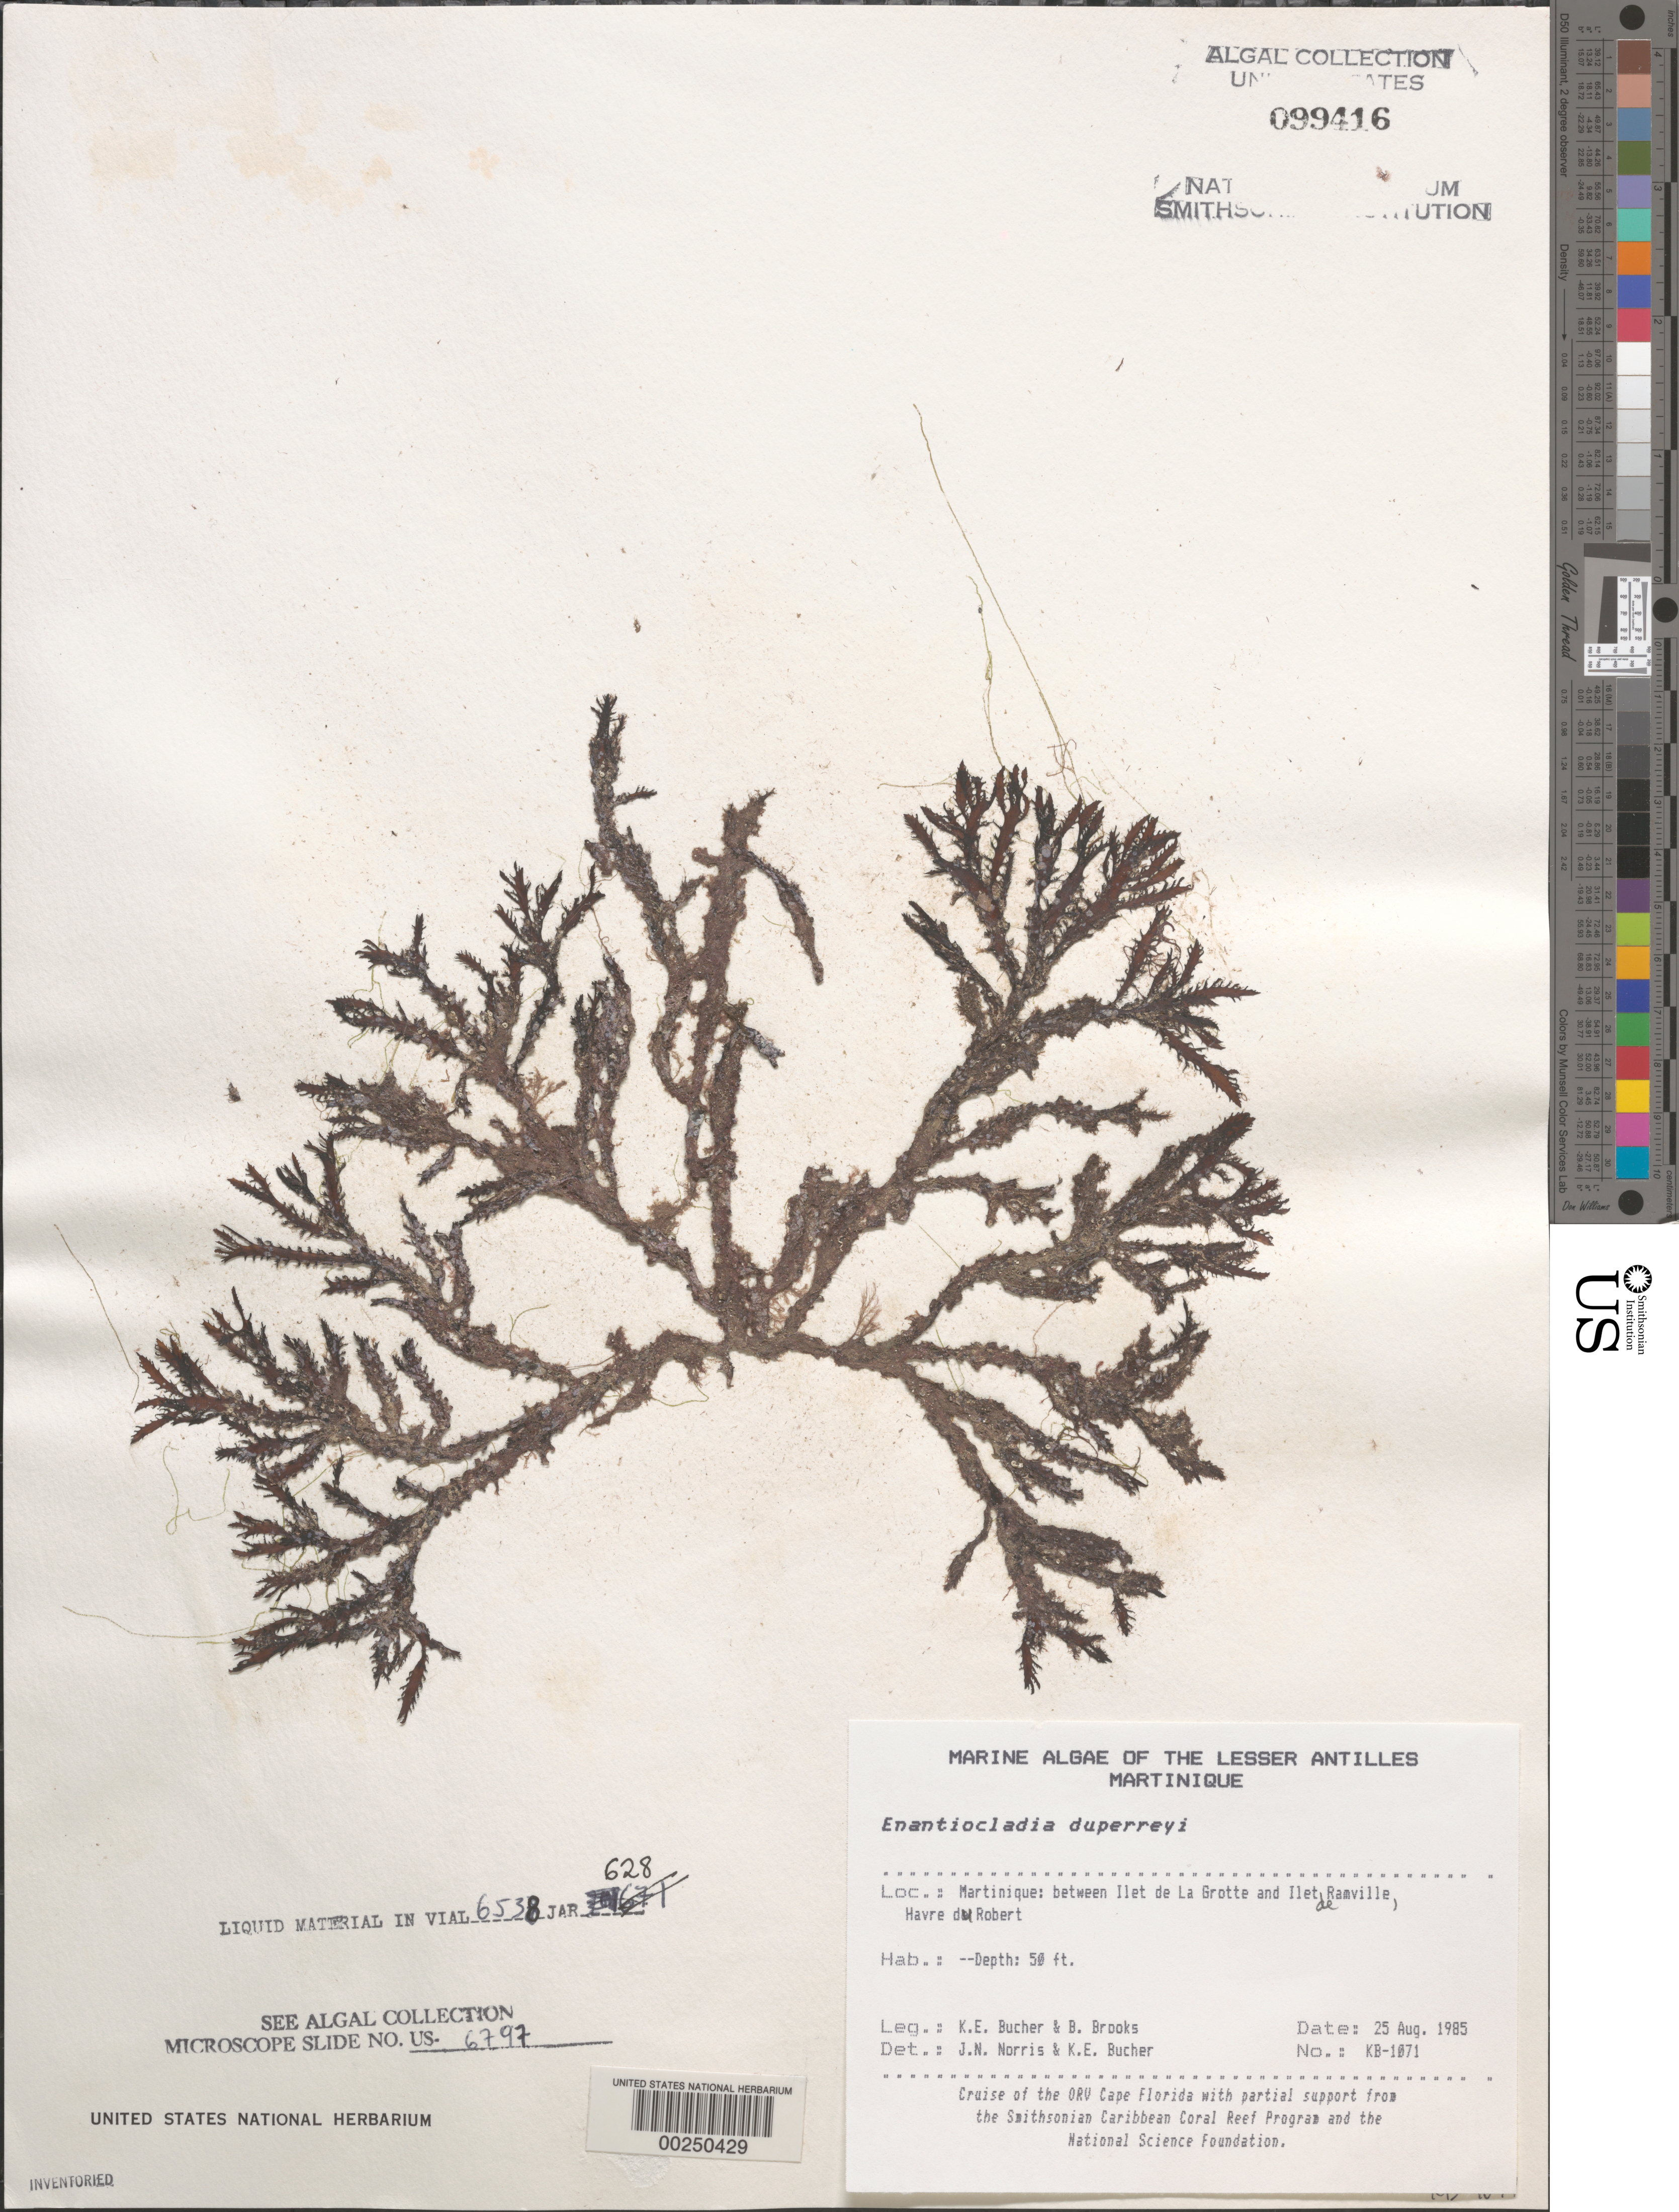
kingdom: Plantae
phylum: Rhodophyta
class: Florideophyceae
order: Ceramiales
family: Rhodomelaceae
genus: Enantiocladia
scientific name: Enantiocladia duperreyi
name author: (C. Agardh) Falkenb.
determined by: Norris, J. N.; Bucher, K. E.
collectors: K. E. Bucher & B. Brooks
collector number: Kb-1071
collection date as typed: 25 Aug 1985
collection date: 1985-08-25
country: Martinique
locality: Between Ilet de la Grotte and Ilet de Ramville, Havre du Robert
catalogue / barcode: US 99416